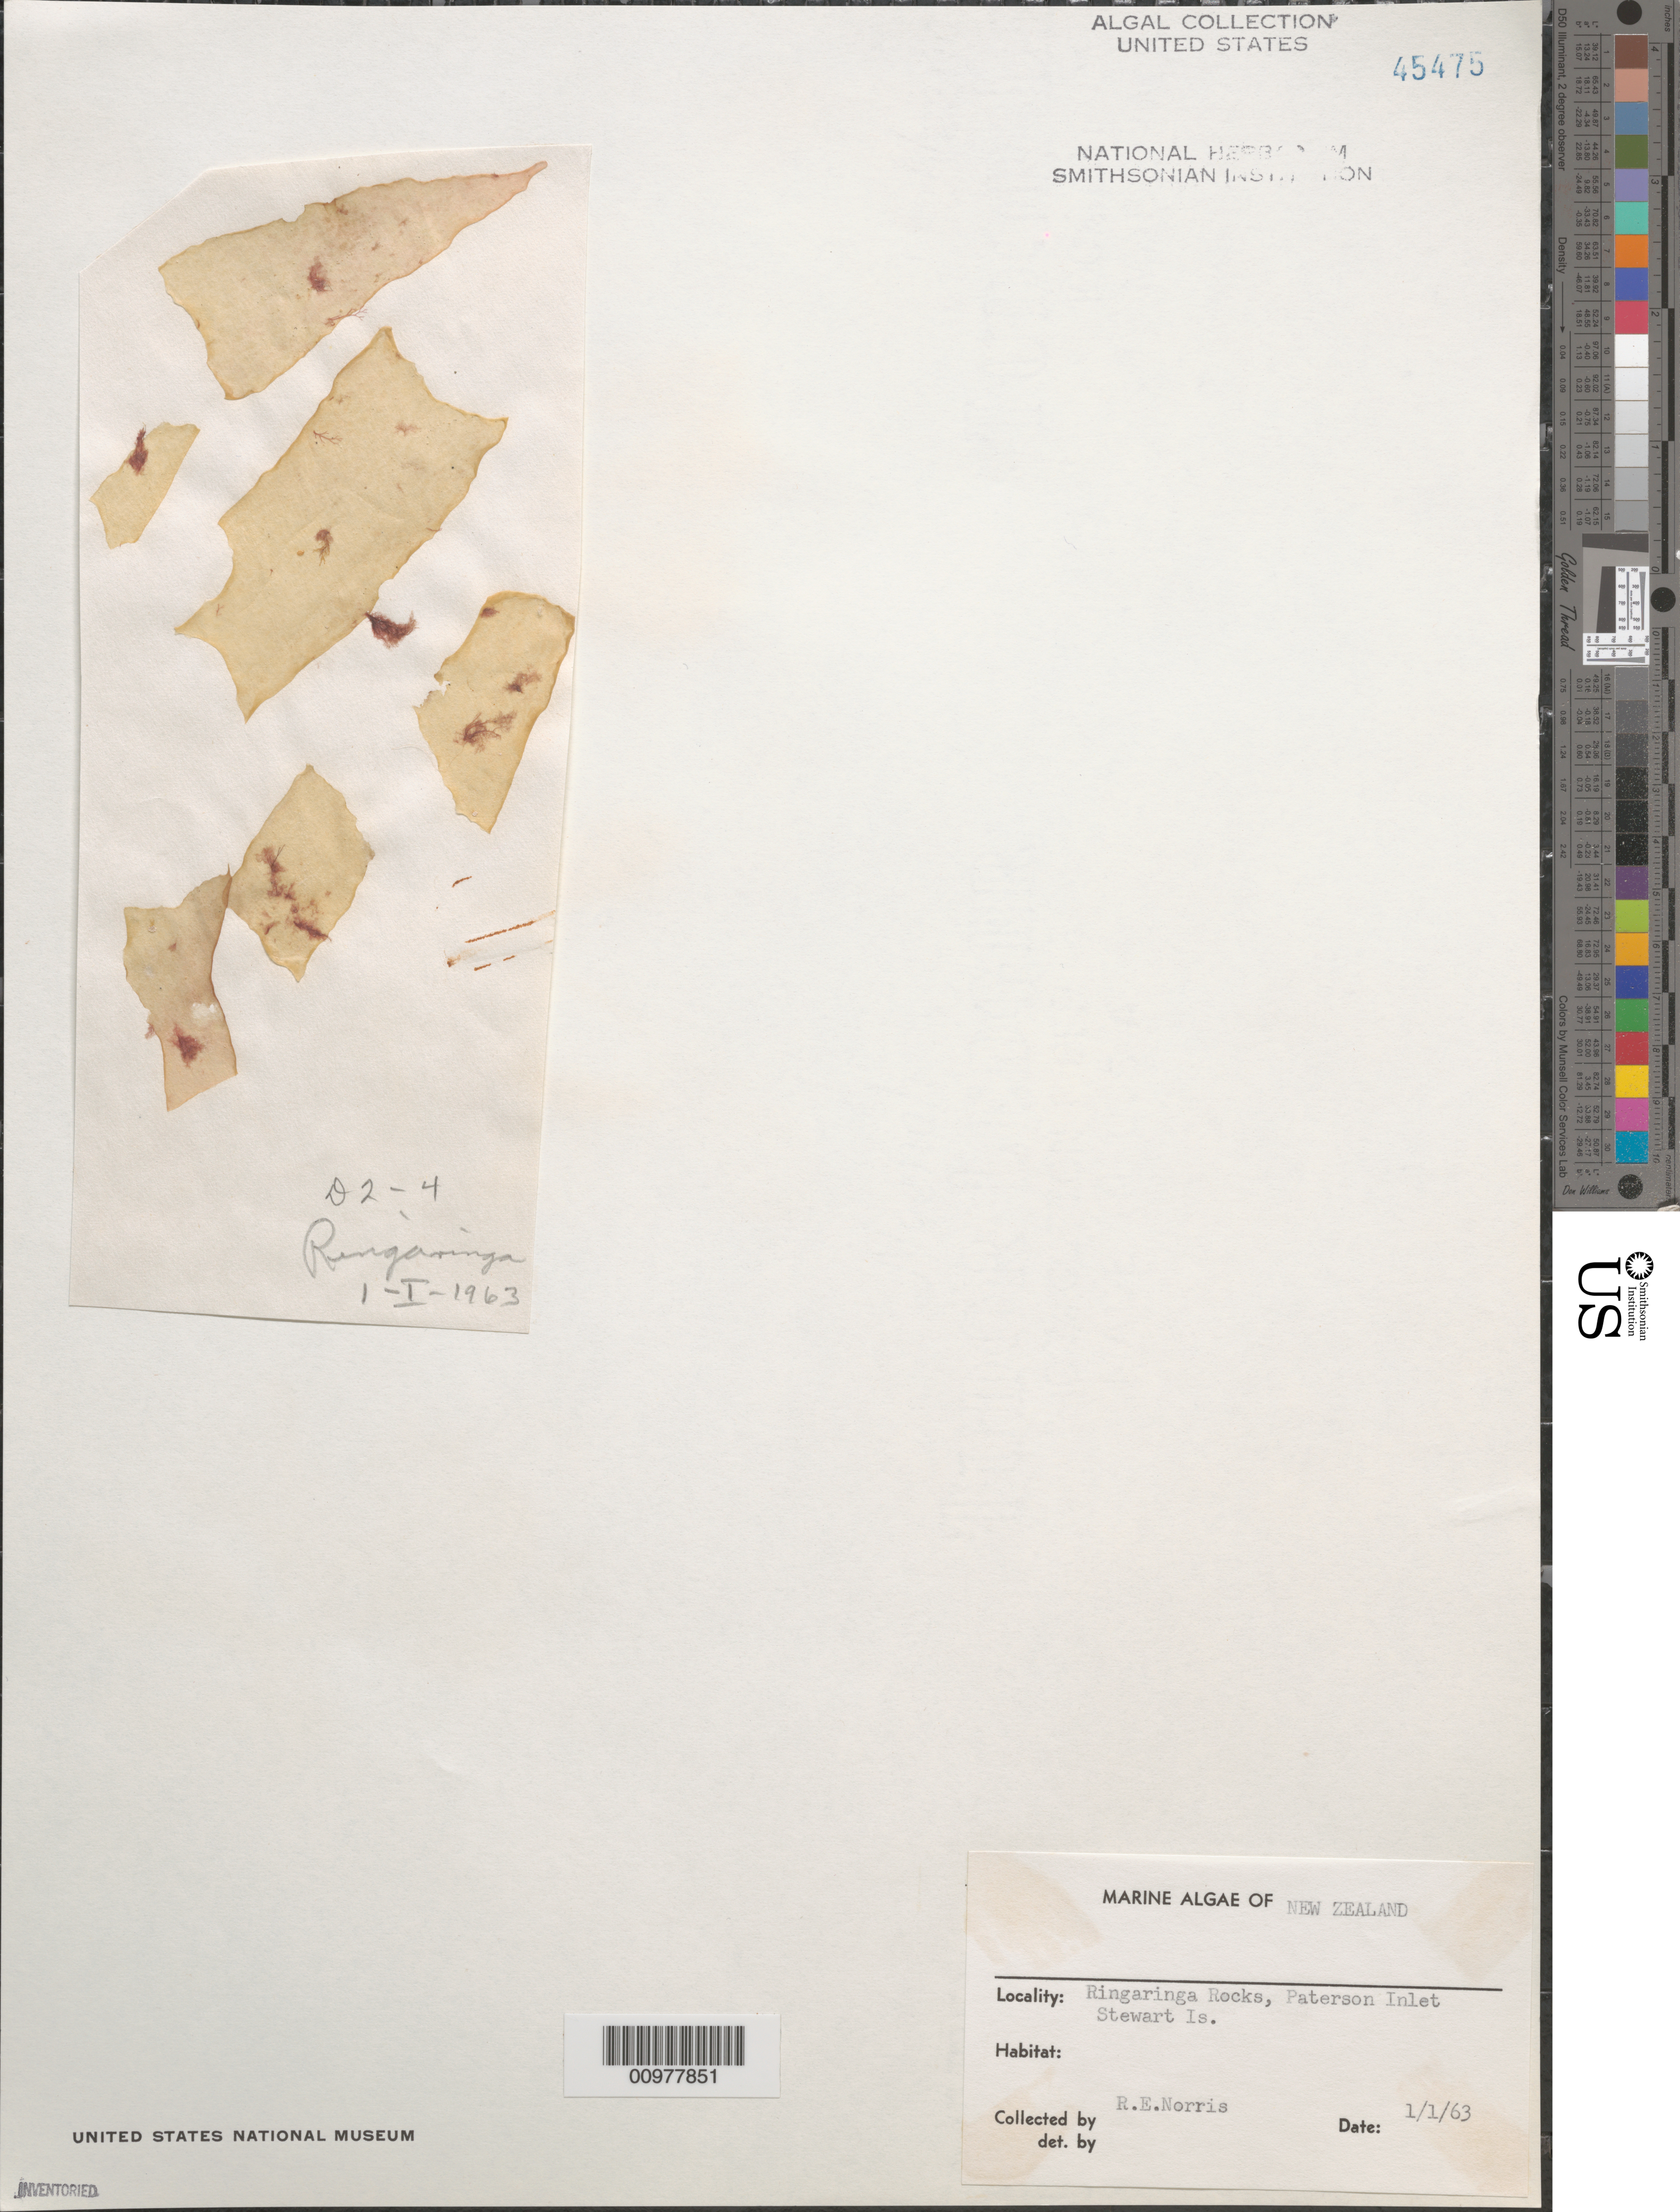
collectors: R. E. Norris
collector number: D2-4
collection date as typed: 01 Jan 1963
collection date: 1963-01-01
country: New Zealand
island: Stewart Island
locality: Ringaringa Rocks, Paterson Inlet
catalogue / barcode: US 45475